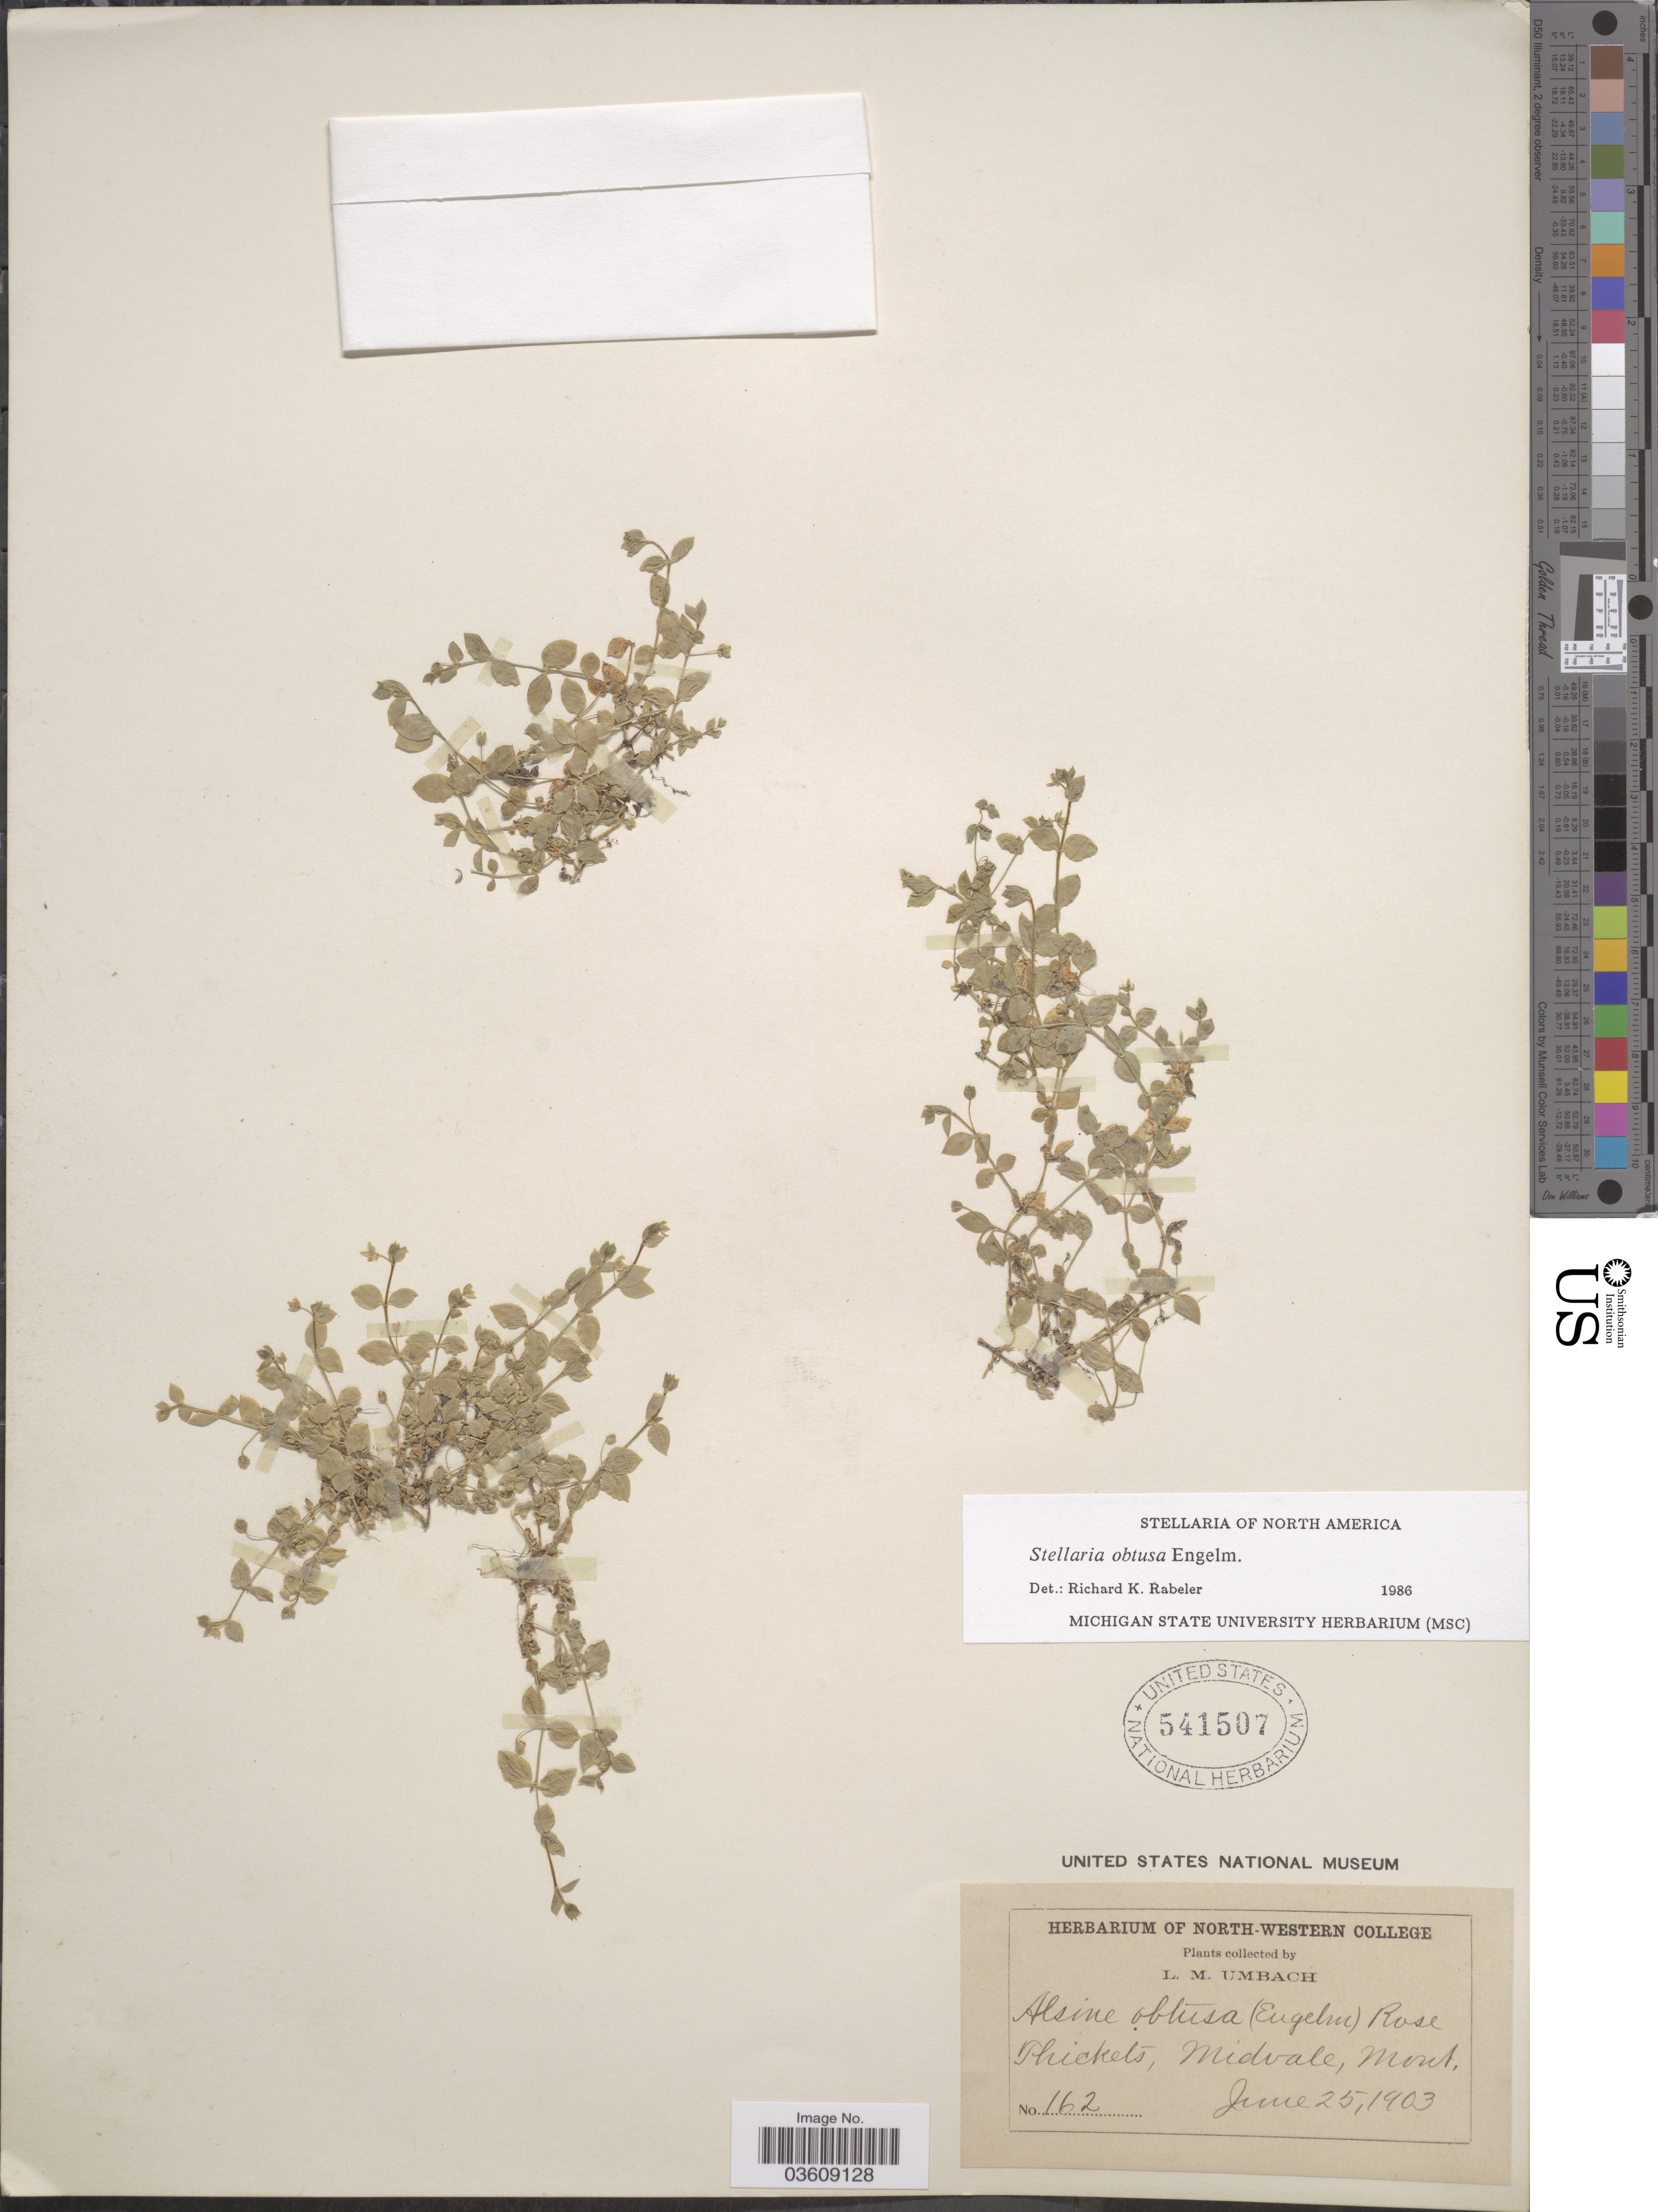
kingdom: Plantae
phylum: Tracheophyta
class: Magnoliopsida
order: Caryophyllales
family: Caryophyllaceae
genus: Engellaria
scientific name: Engellaria obtusa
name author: (Engelm.) Iamonico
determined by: U.S. National Herbarium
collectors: L. M. Umbach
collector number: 162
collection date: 1903-06-25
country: United States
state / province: Montana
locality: Midvale.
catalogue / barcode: US 541507